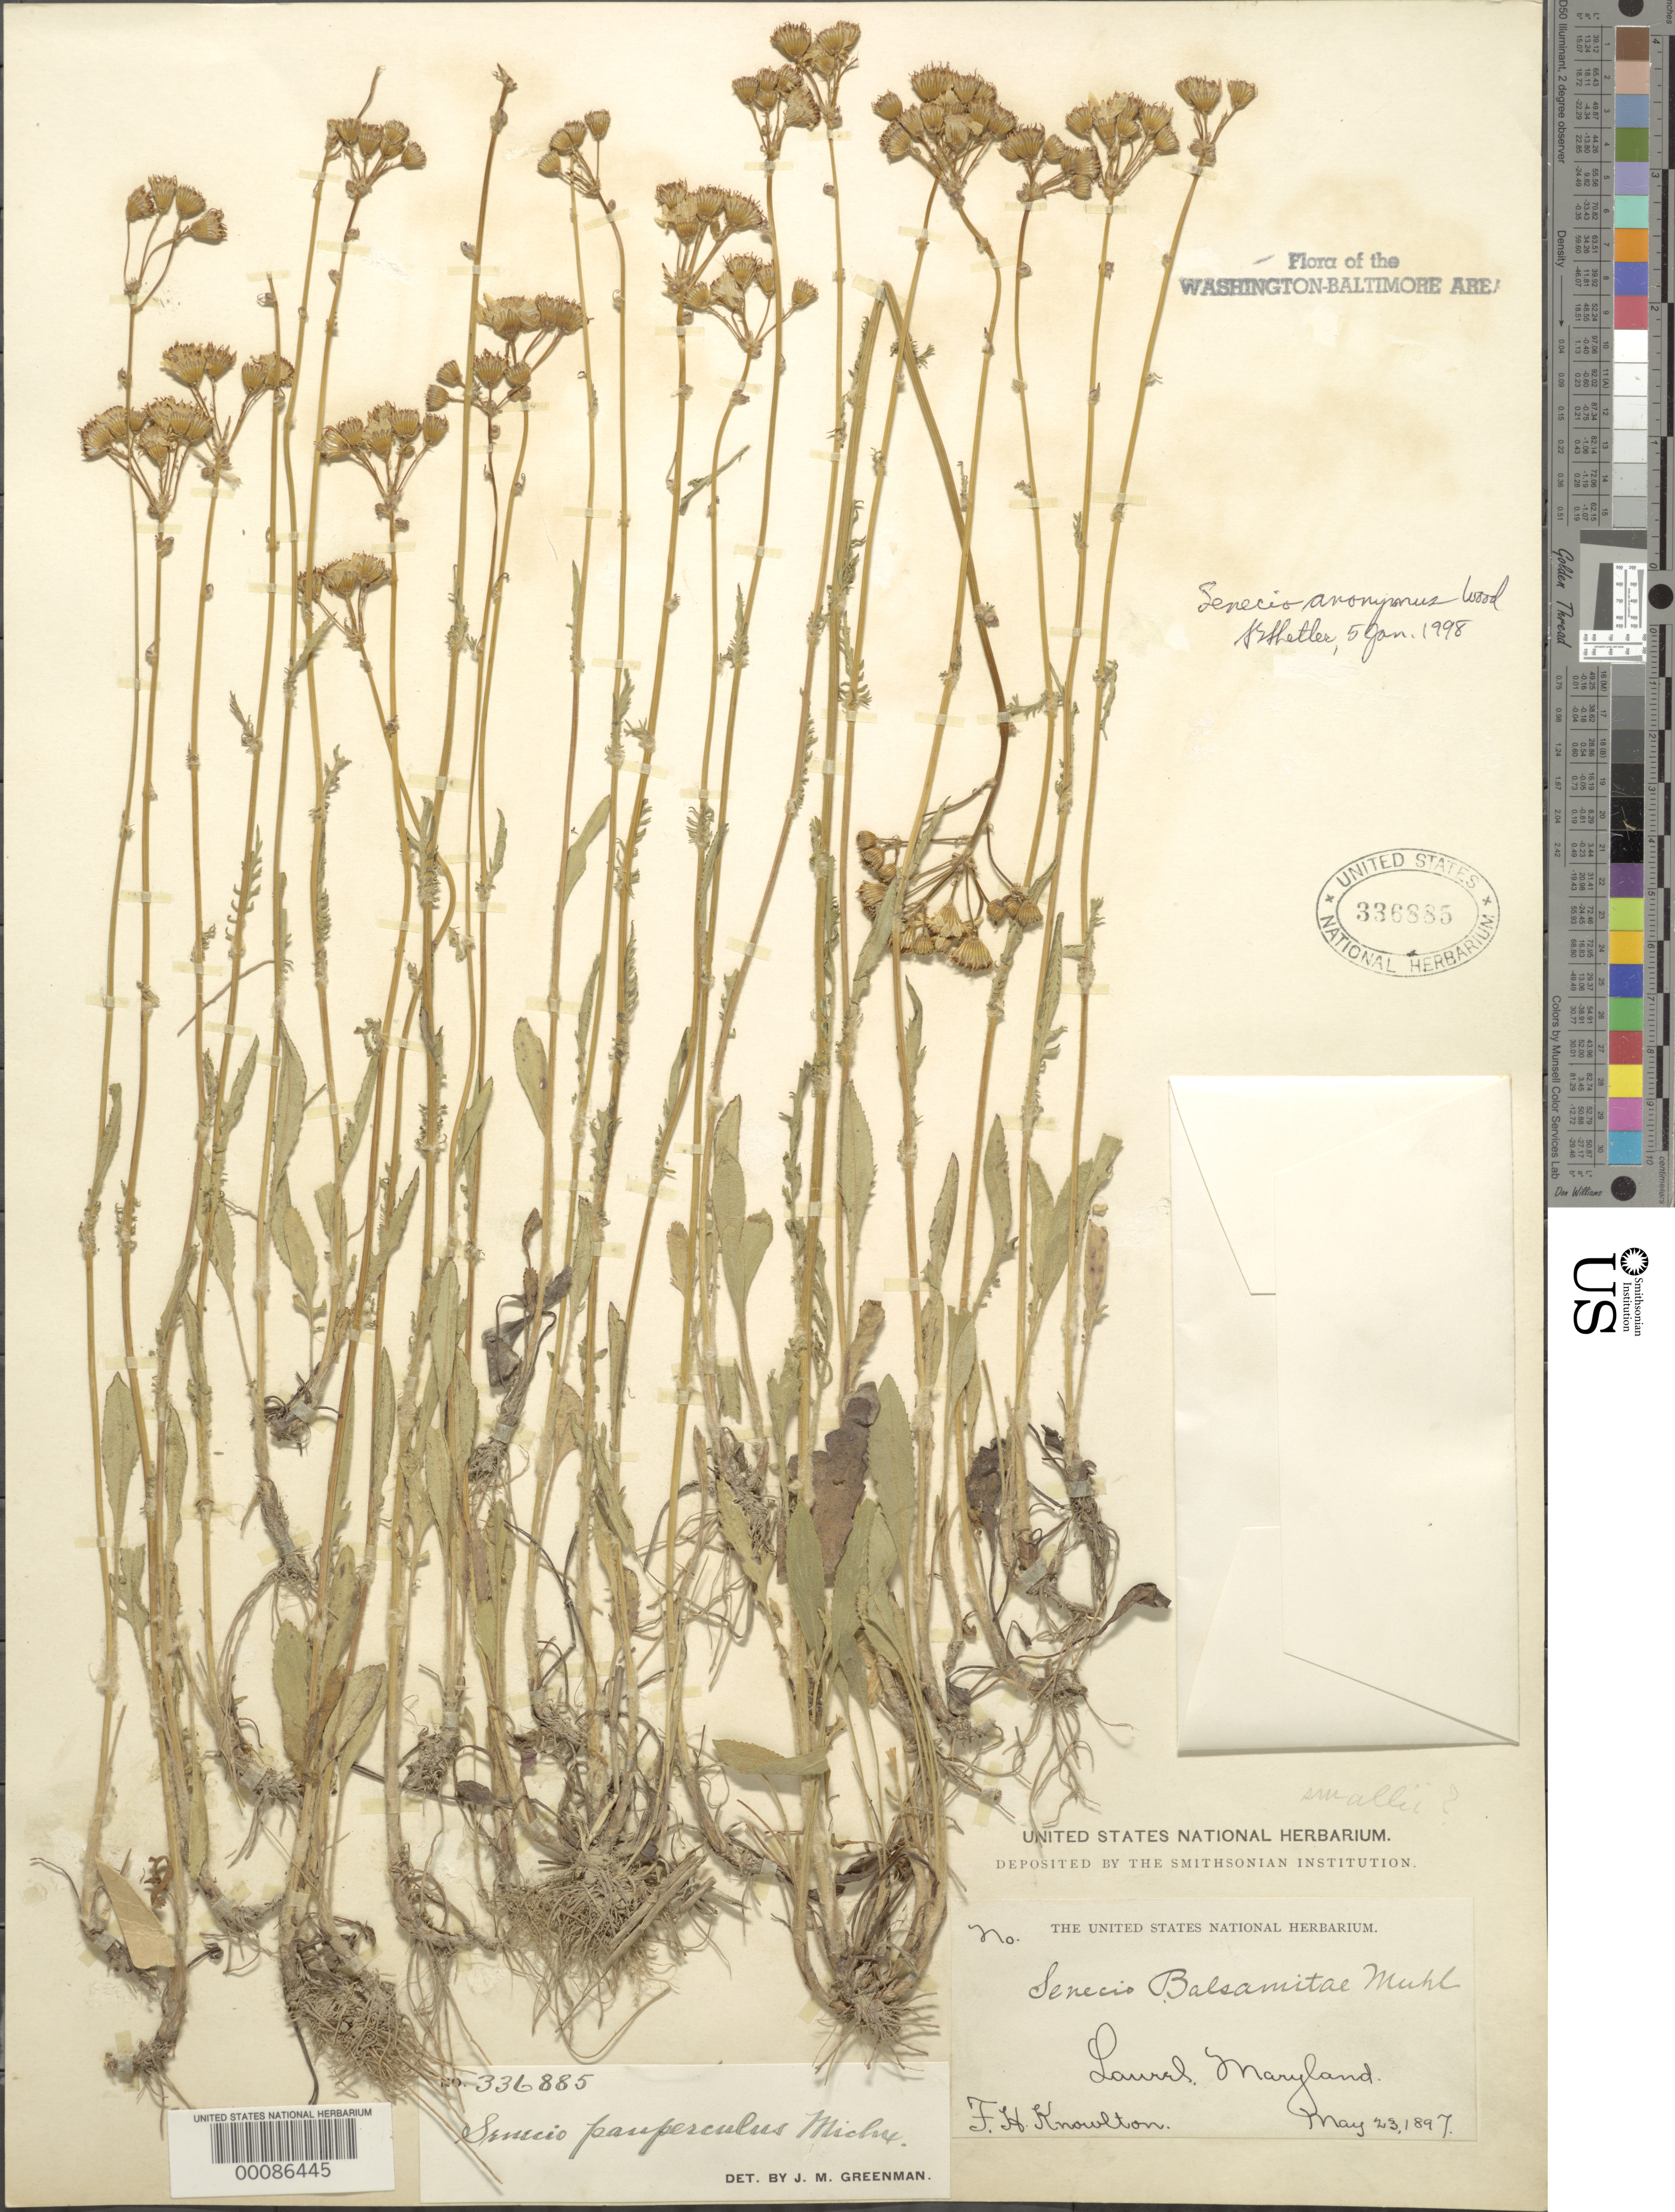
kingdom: Plantae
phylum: Tracheophyta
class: Magnoliopsida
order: Asterales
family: Asteraceae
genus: Packera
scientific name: Packera anonyma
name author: (Alph. Wood) W.A. Weber & Á. Löve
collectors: F. H. Knowlton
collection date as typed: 23 May 1897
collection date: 1897-05-23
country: United States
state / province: Maryland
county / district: Prince George's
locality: Laurel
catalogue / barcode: US 336885